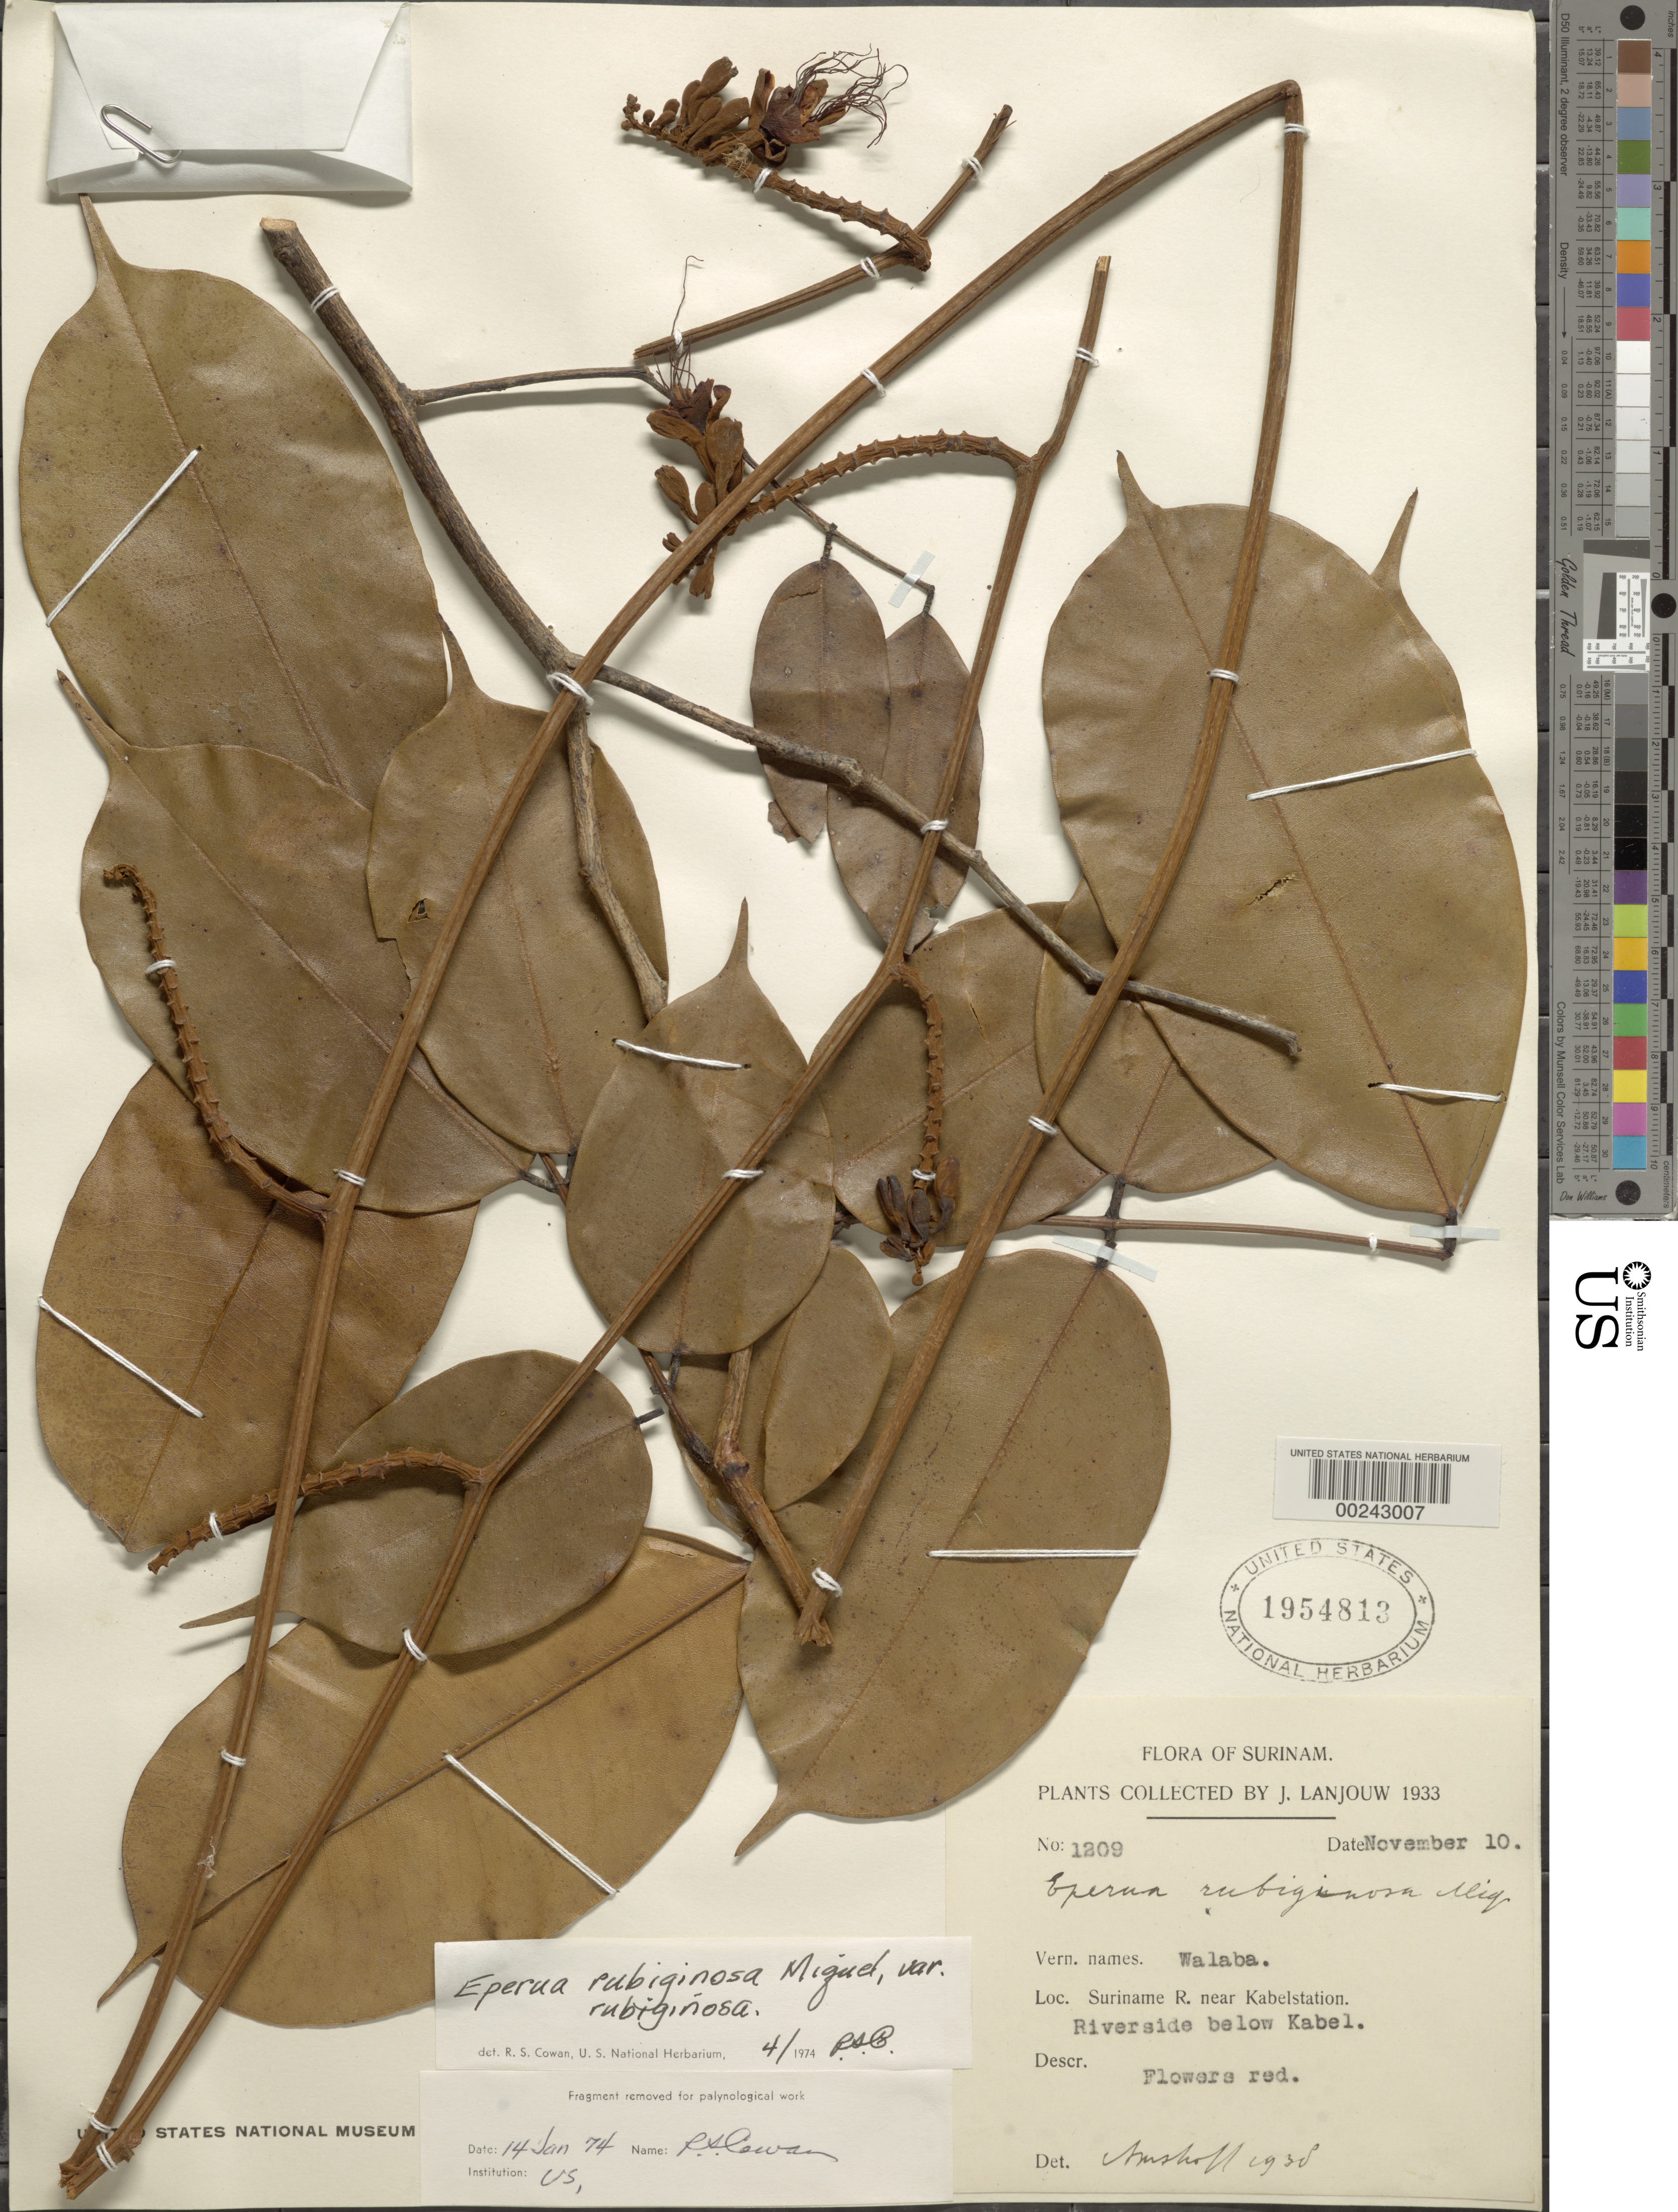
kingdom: Plantae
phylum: Tracheophyta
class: Magnoliopsida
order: Fabales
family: Fabaceae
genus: Eperua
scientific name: Eperua rubiginosa var. rubiginosa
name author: Miq.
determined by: Fortes, E. A.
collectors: J. Lanjouw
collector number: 1209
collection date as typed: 10 Nov 1933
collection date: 1933-11-10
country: Suriname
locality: Suriname river near kabelstation; riverside below kabel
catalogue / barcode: US 1954813